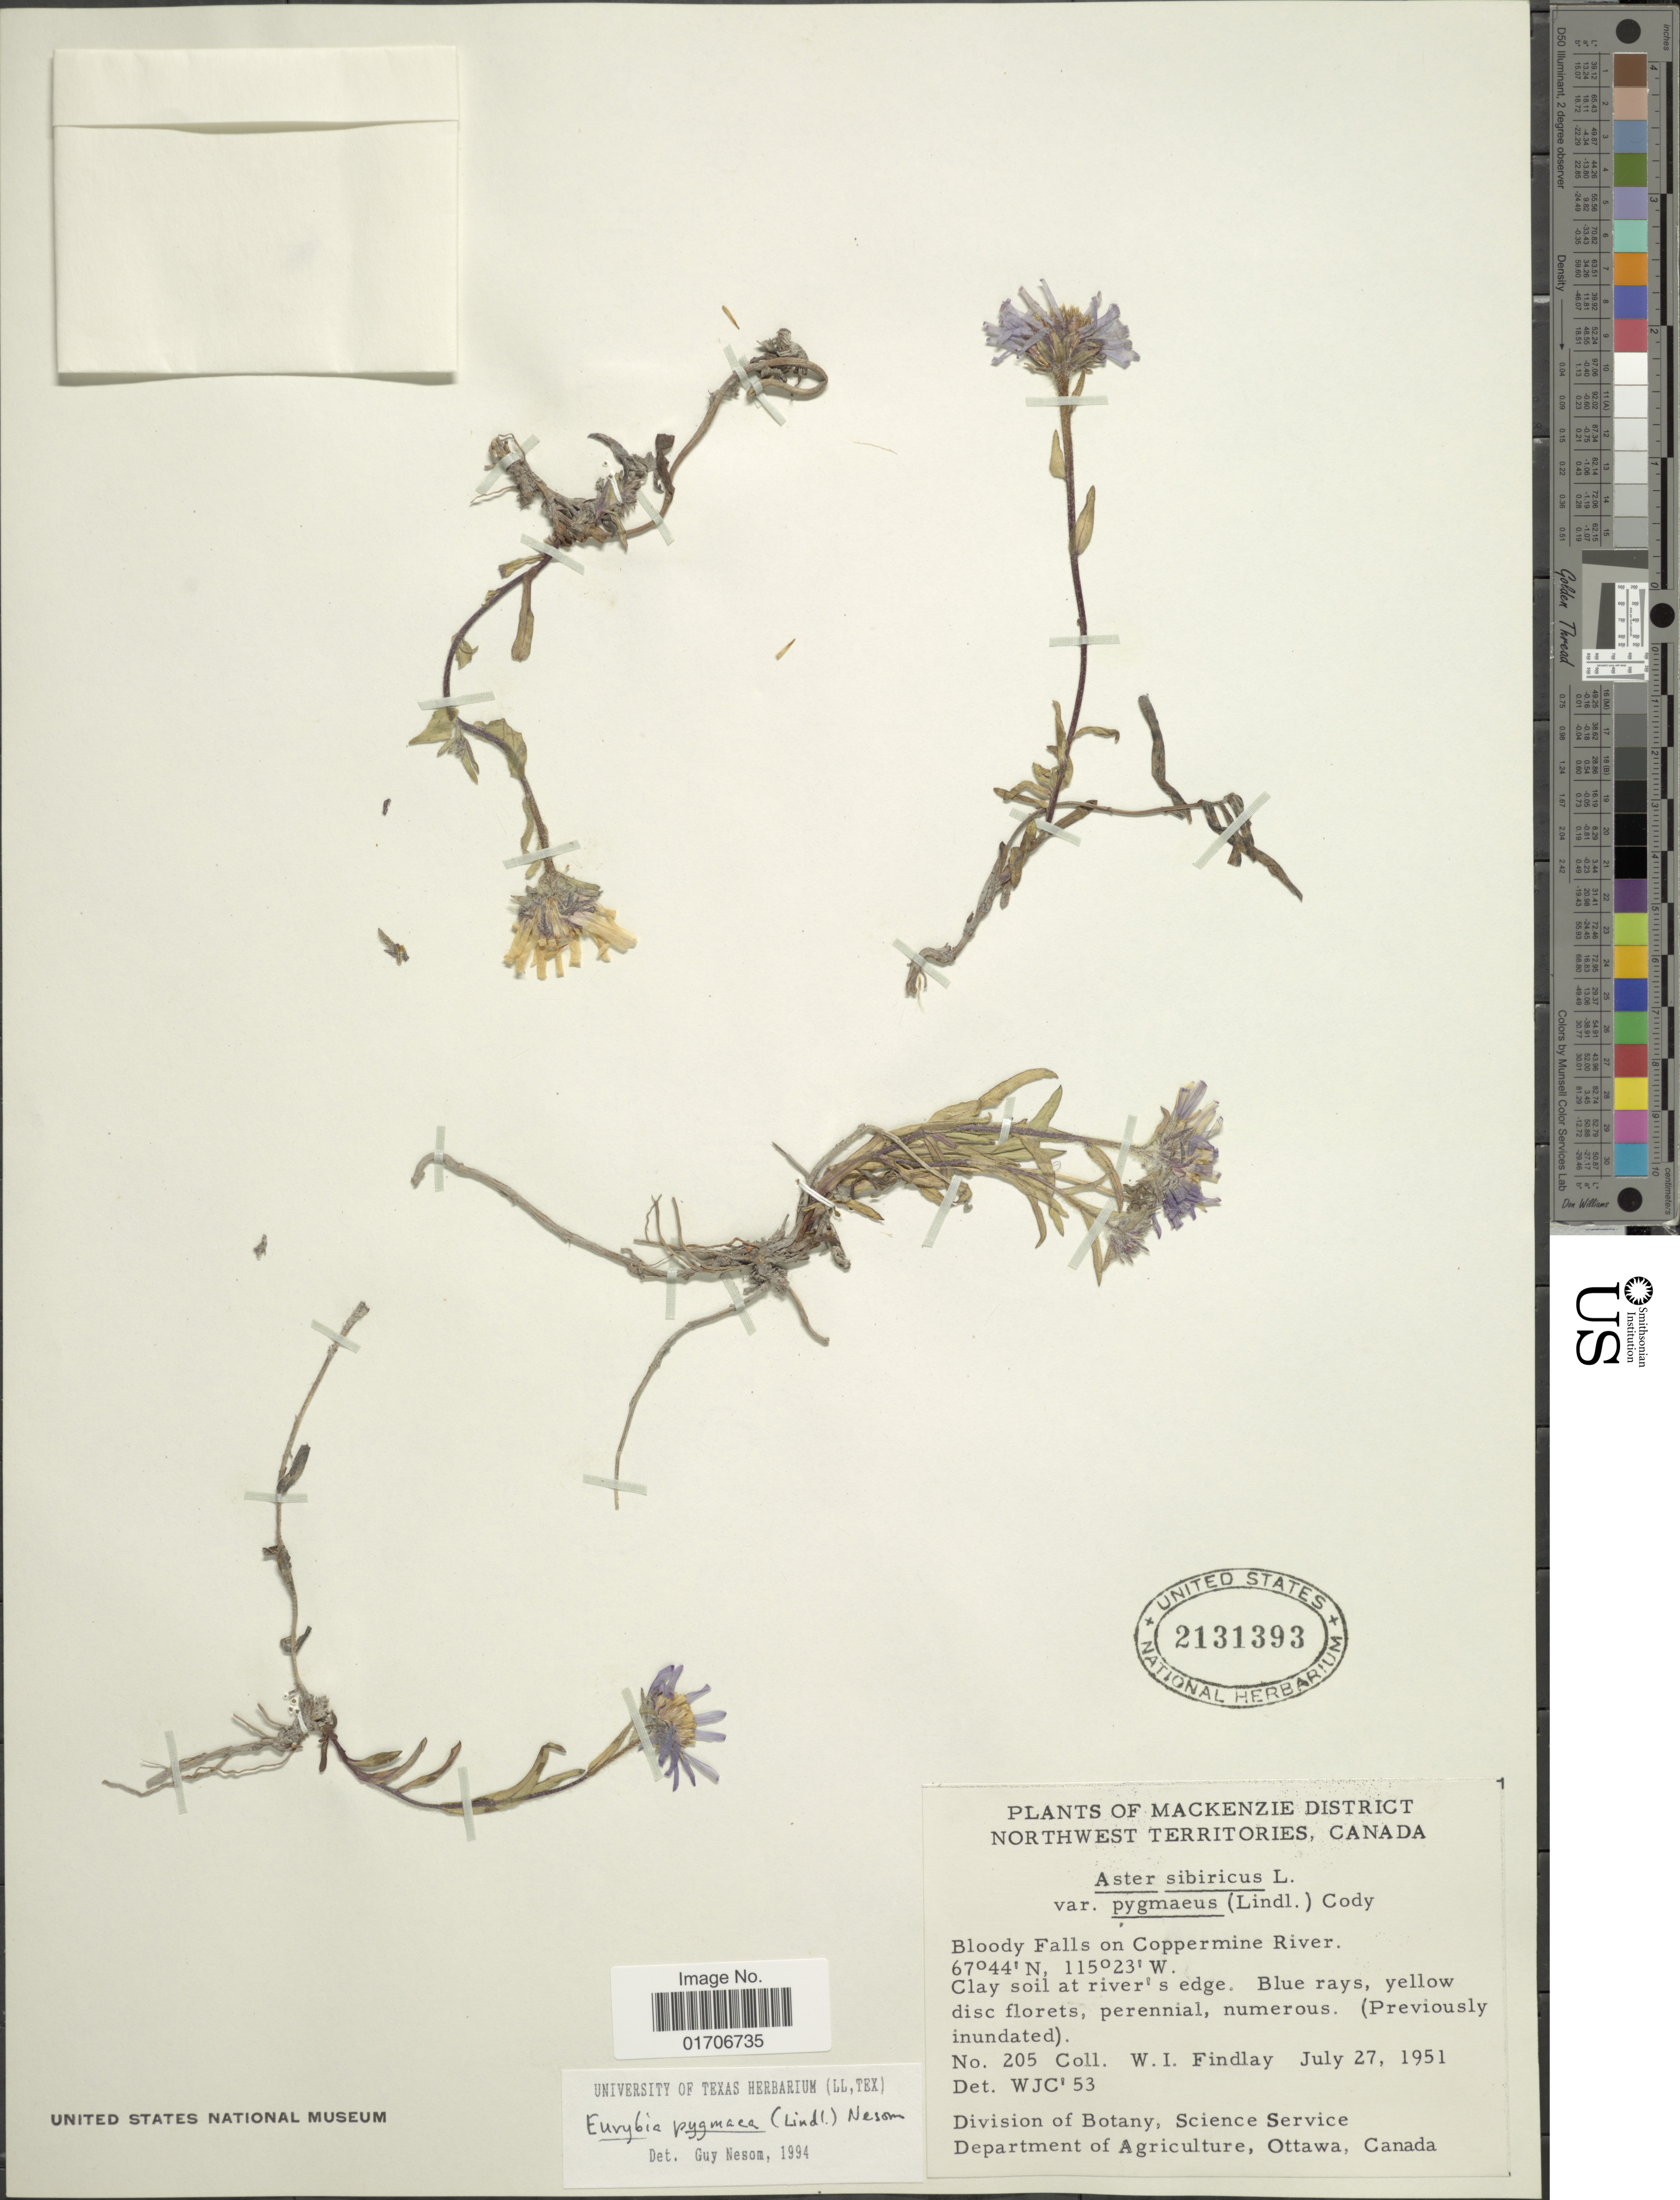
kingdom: Plantae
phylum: Tracheophyta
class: Magnoliopsida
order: Asterales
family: Asteraceae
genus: Eurybia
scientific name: Eurybia pygmaea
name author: (Lindl.) G.L. Nesom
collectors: W. Findlay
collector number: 205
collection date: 1951-07-27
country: Canada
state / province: Northwest Territories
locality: Mackenzie District. Northwest Territories, Canada. Bloody Falls on Coppermine River.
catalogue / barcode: US 2131393